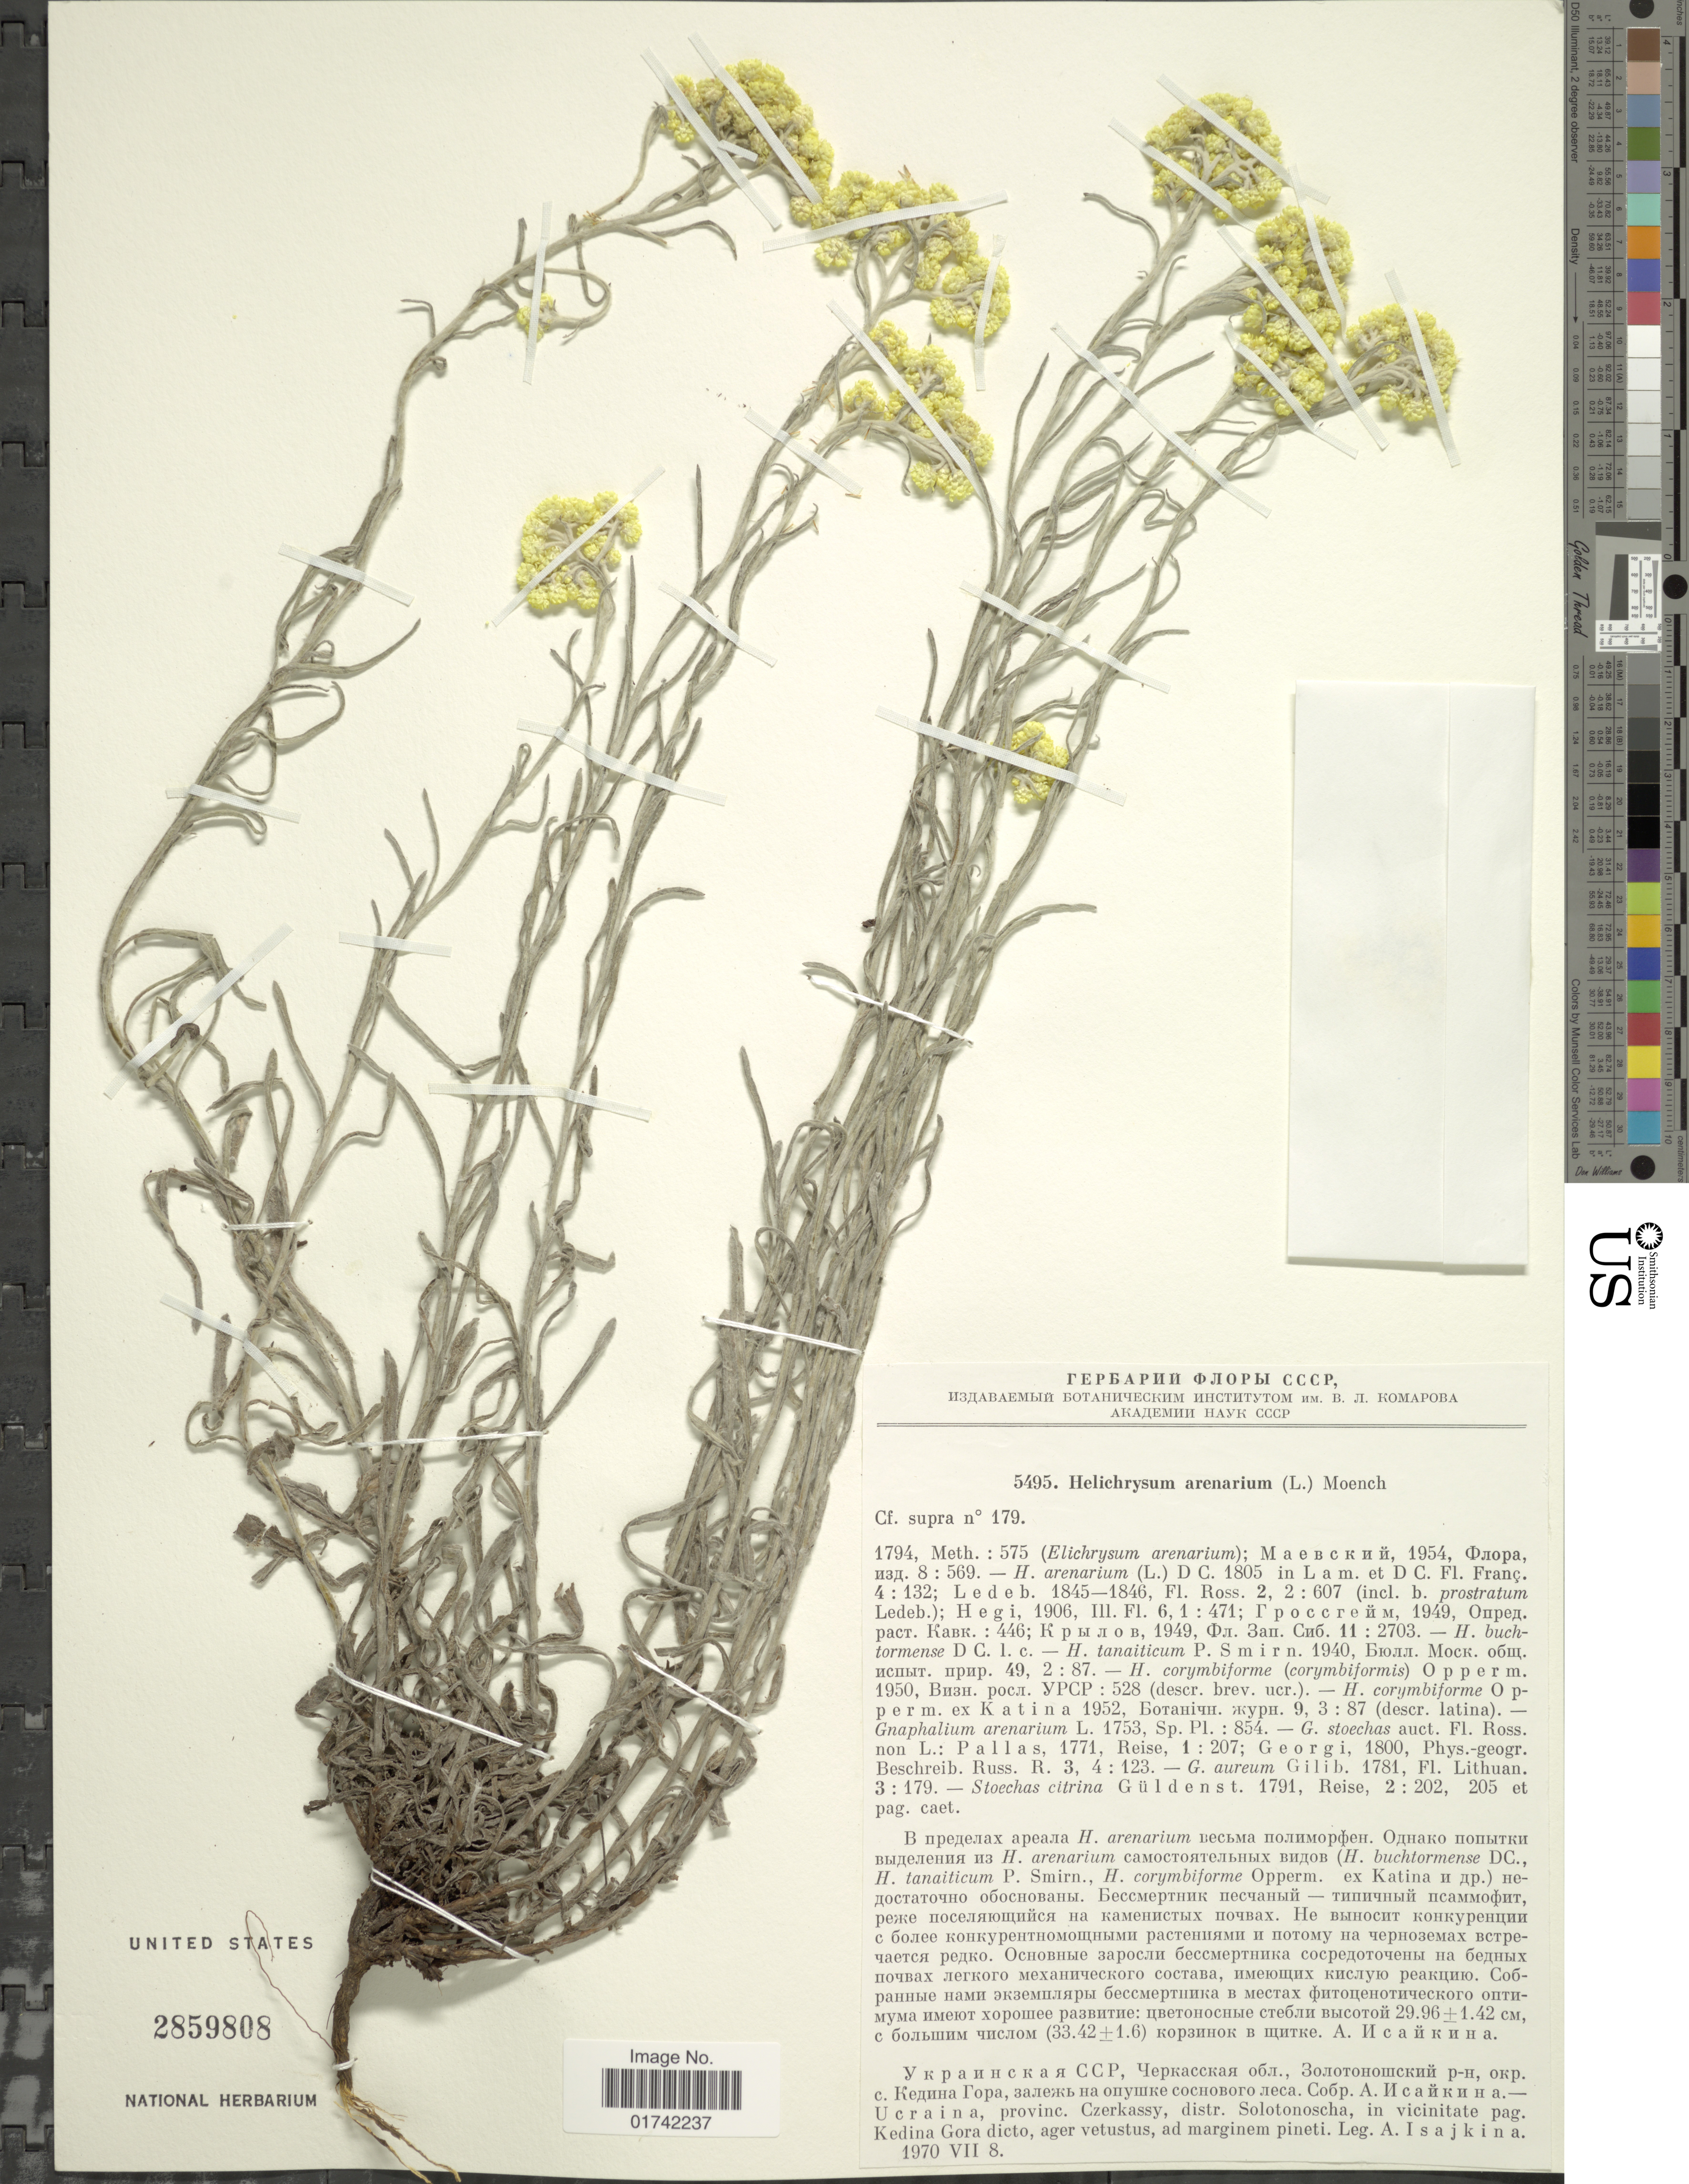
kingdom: Plantae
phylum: Tracheophyta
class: Magnoliopsida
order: Asterales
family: Asteraceae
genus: Helichrysum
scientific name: Helichrysum arenarium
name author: (L.) Moench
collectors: A. Isajkina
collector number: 5495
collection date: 1970-07-08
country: Ukraine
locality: Provinc. Czerkassy, distr. Solotonoscha, in vicinitate pag. Kedina Gora dicto, ager vetustus, ad marginem pineti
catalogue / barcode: US 2859808